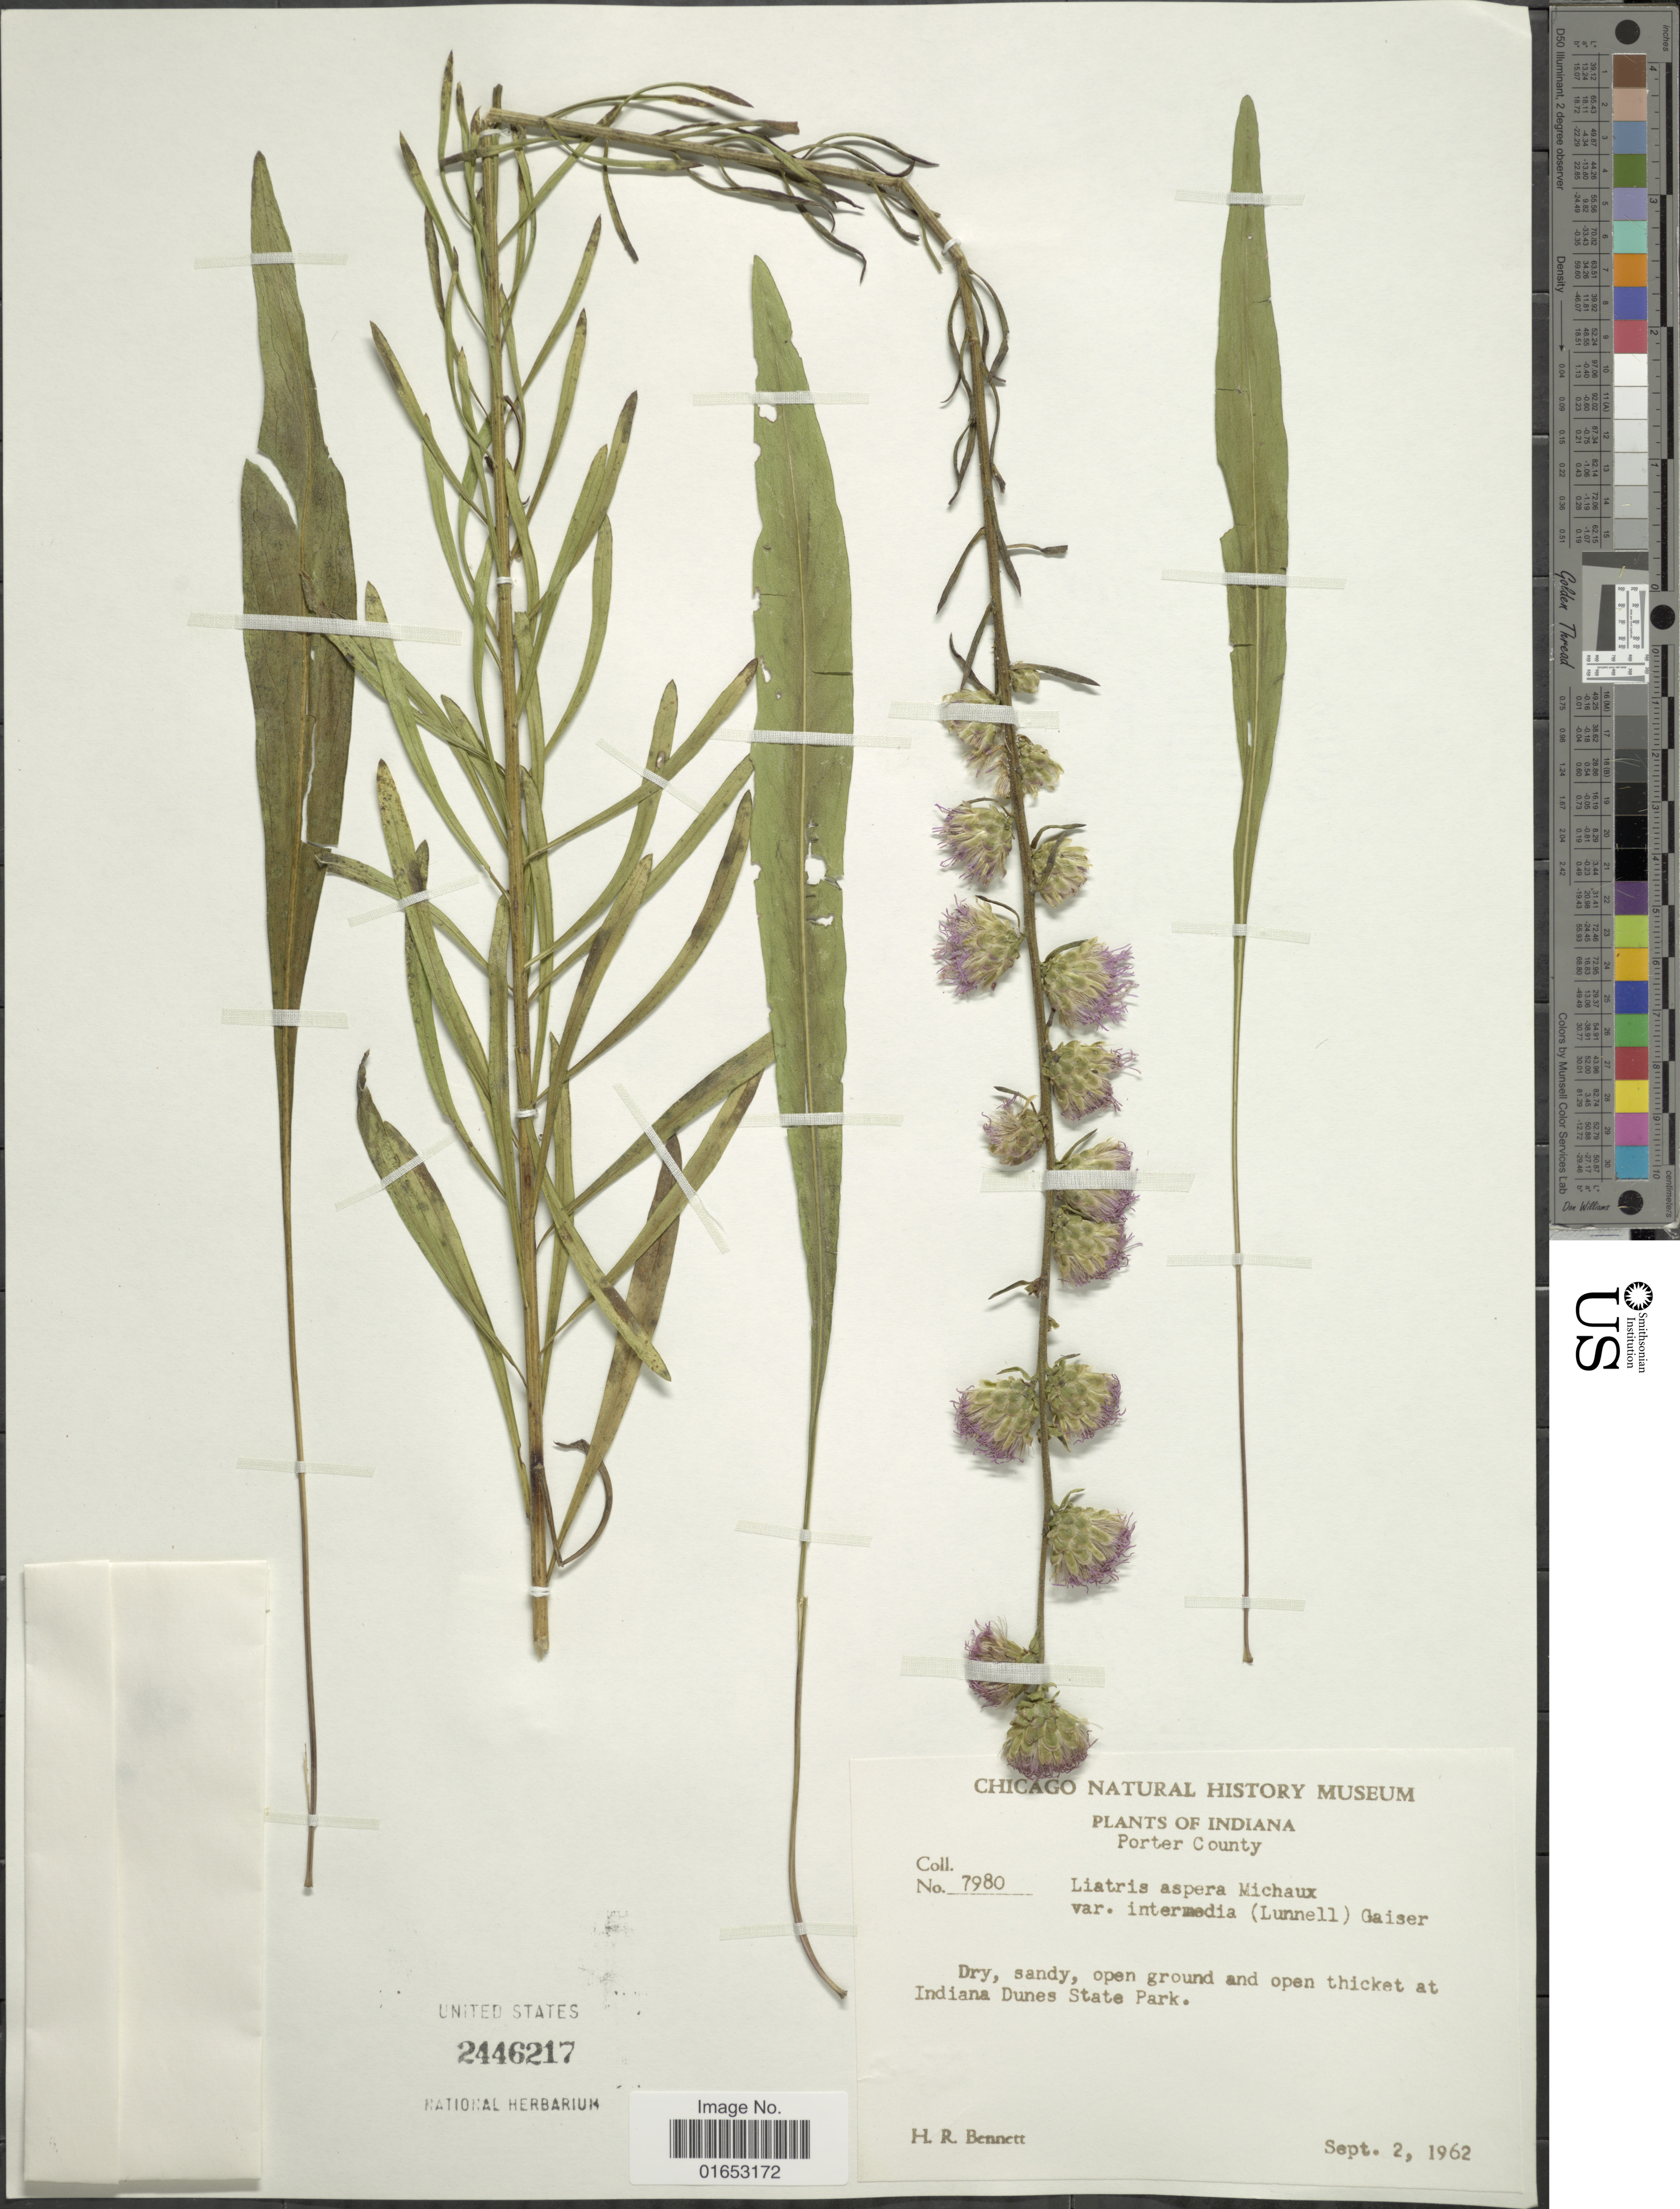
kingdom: Plantae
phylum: Tracheophyta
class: Magnoliopsida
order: Asterales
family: Asteraceae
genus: Liatris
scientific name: Liatris aspera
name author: Michx.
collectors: H. R. Bennett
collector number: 7980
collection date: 1962-09-02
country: United States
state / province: Indiana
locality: Porter County, open ground and open thicket at Indiana Dunes State Park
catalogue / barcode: US 2446217